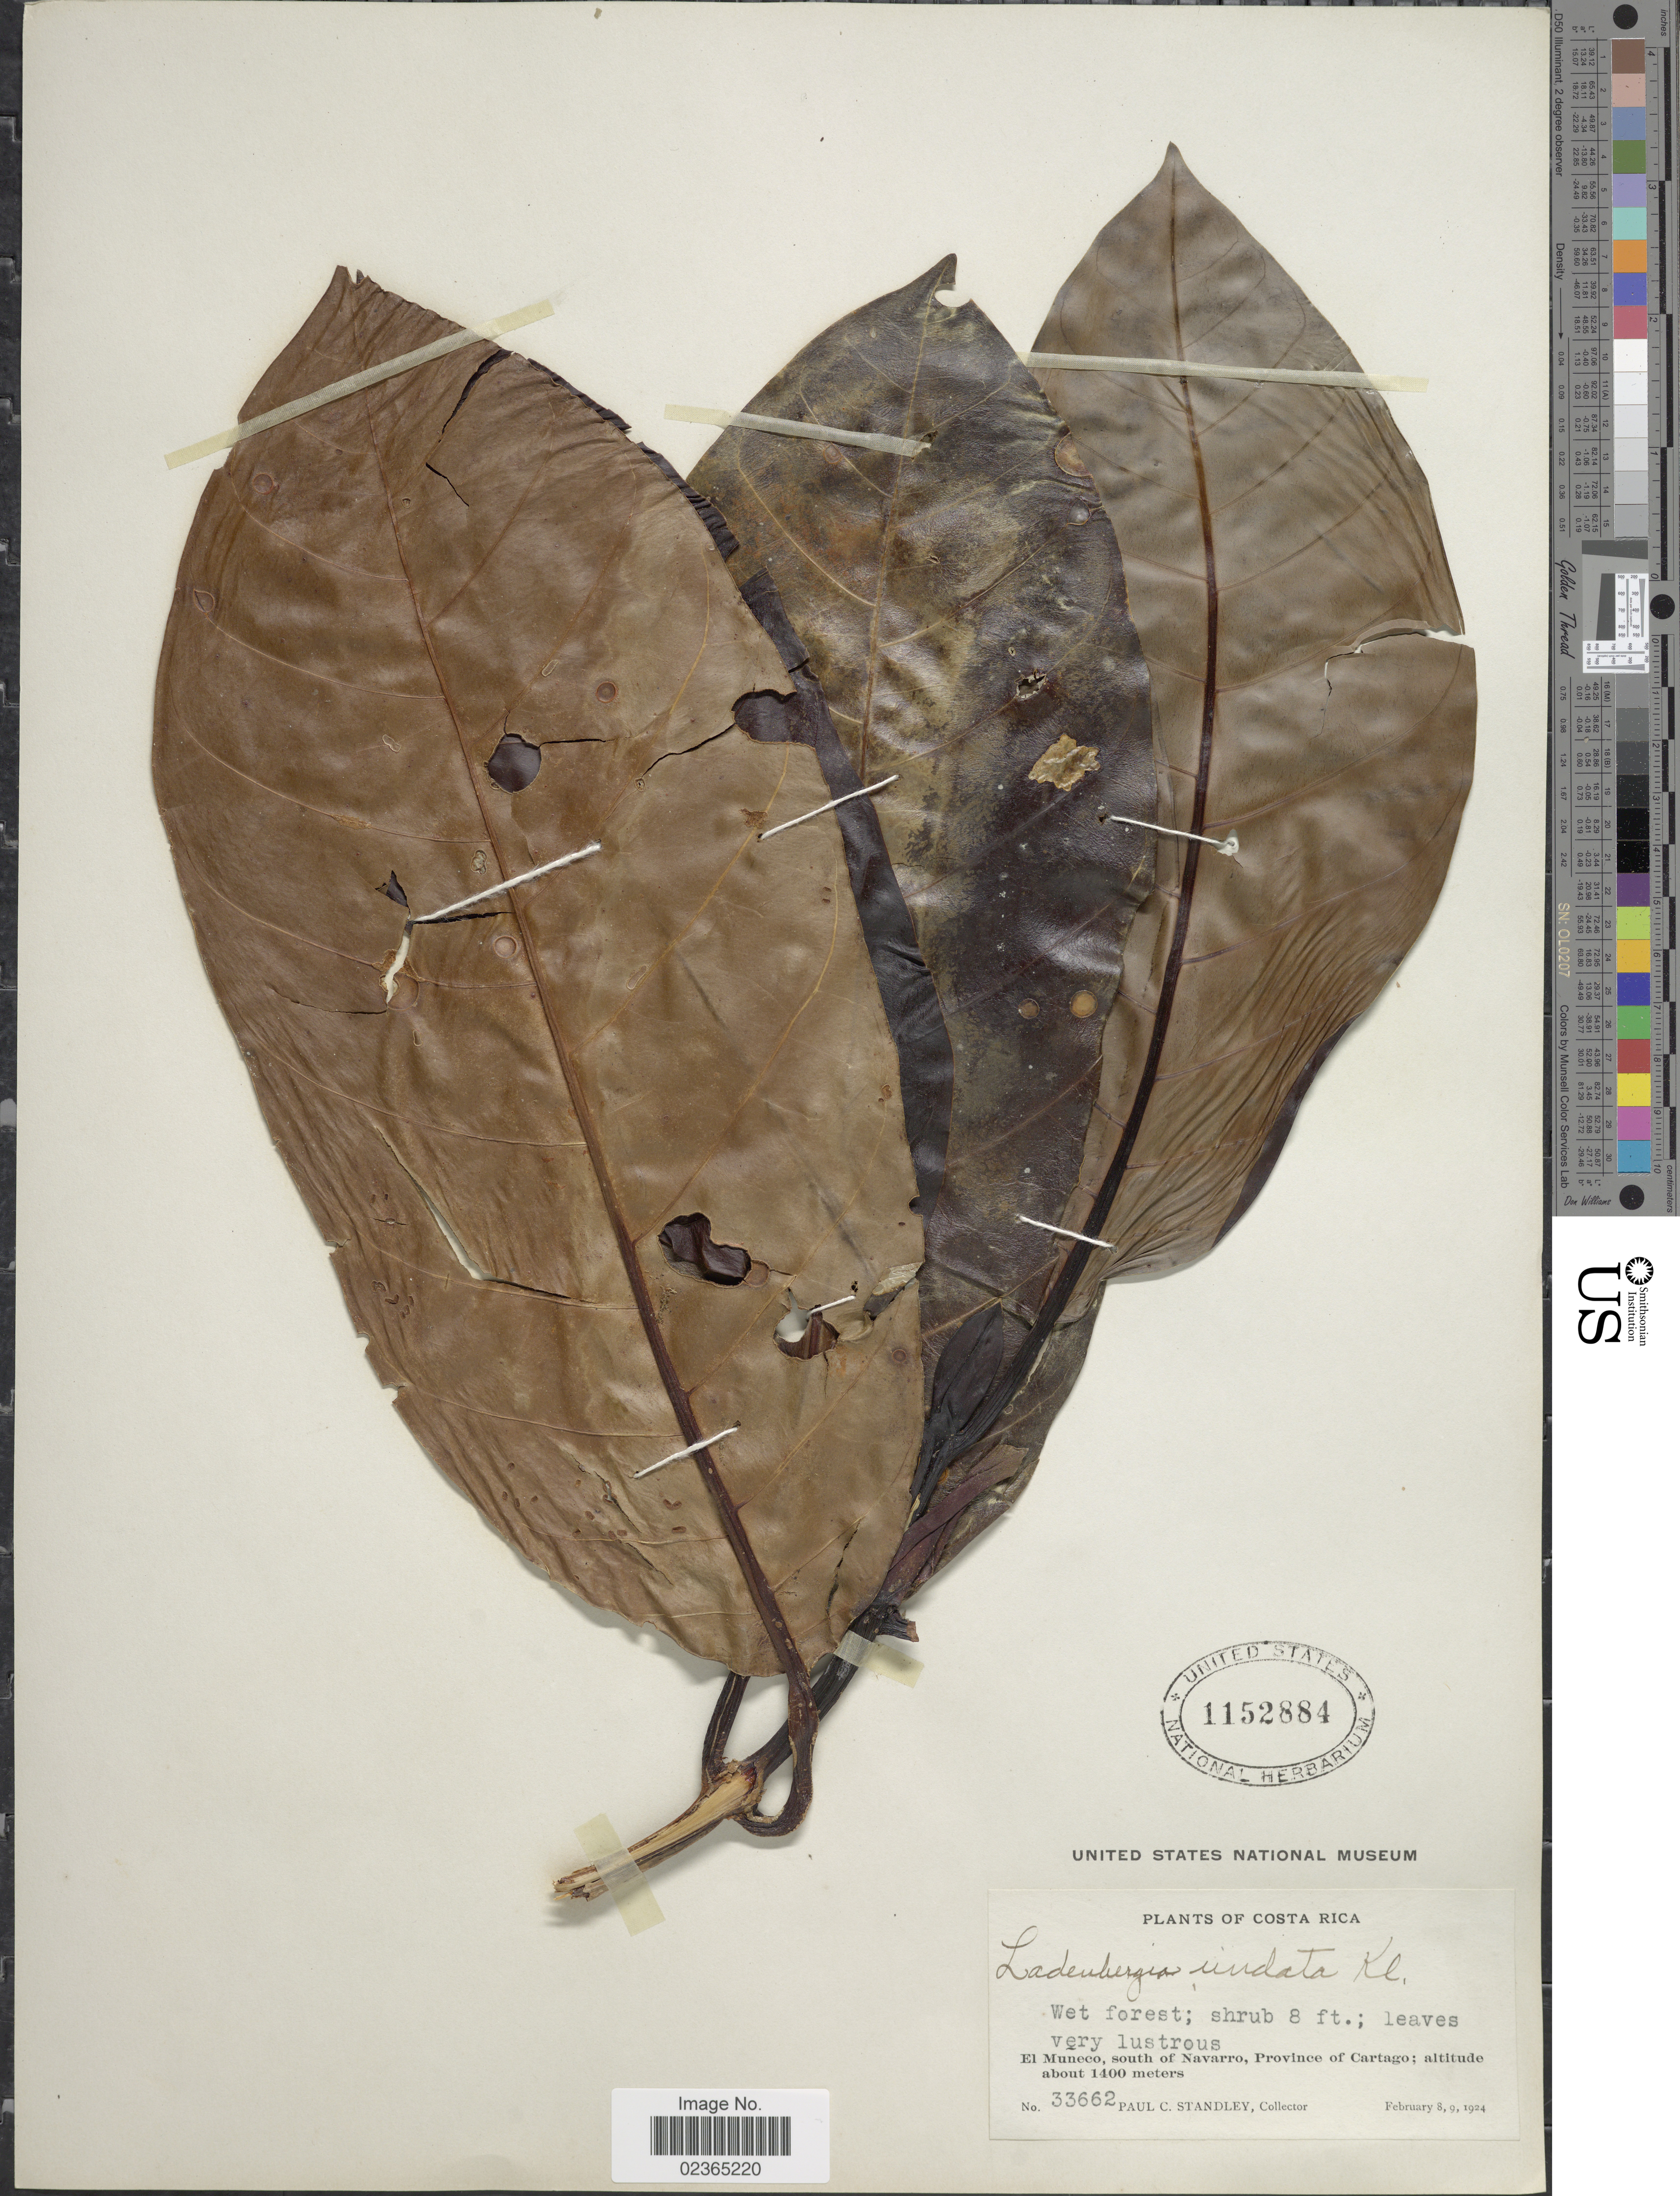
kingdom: Plantae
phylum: Tracheophyta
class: Magnoliopsida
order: Gentianales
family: Rubiaceae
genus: Ladenbergia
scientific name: Ladenbergia brenesii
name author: Standl.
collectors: P. C. Standley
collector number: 33662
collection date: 1924-02-08/1924-02-09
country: Costa Rica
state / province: Cartago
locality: El Muneco, south of Navarro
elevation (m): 1400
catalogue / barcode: US 1152884